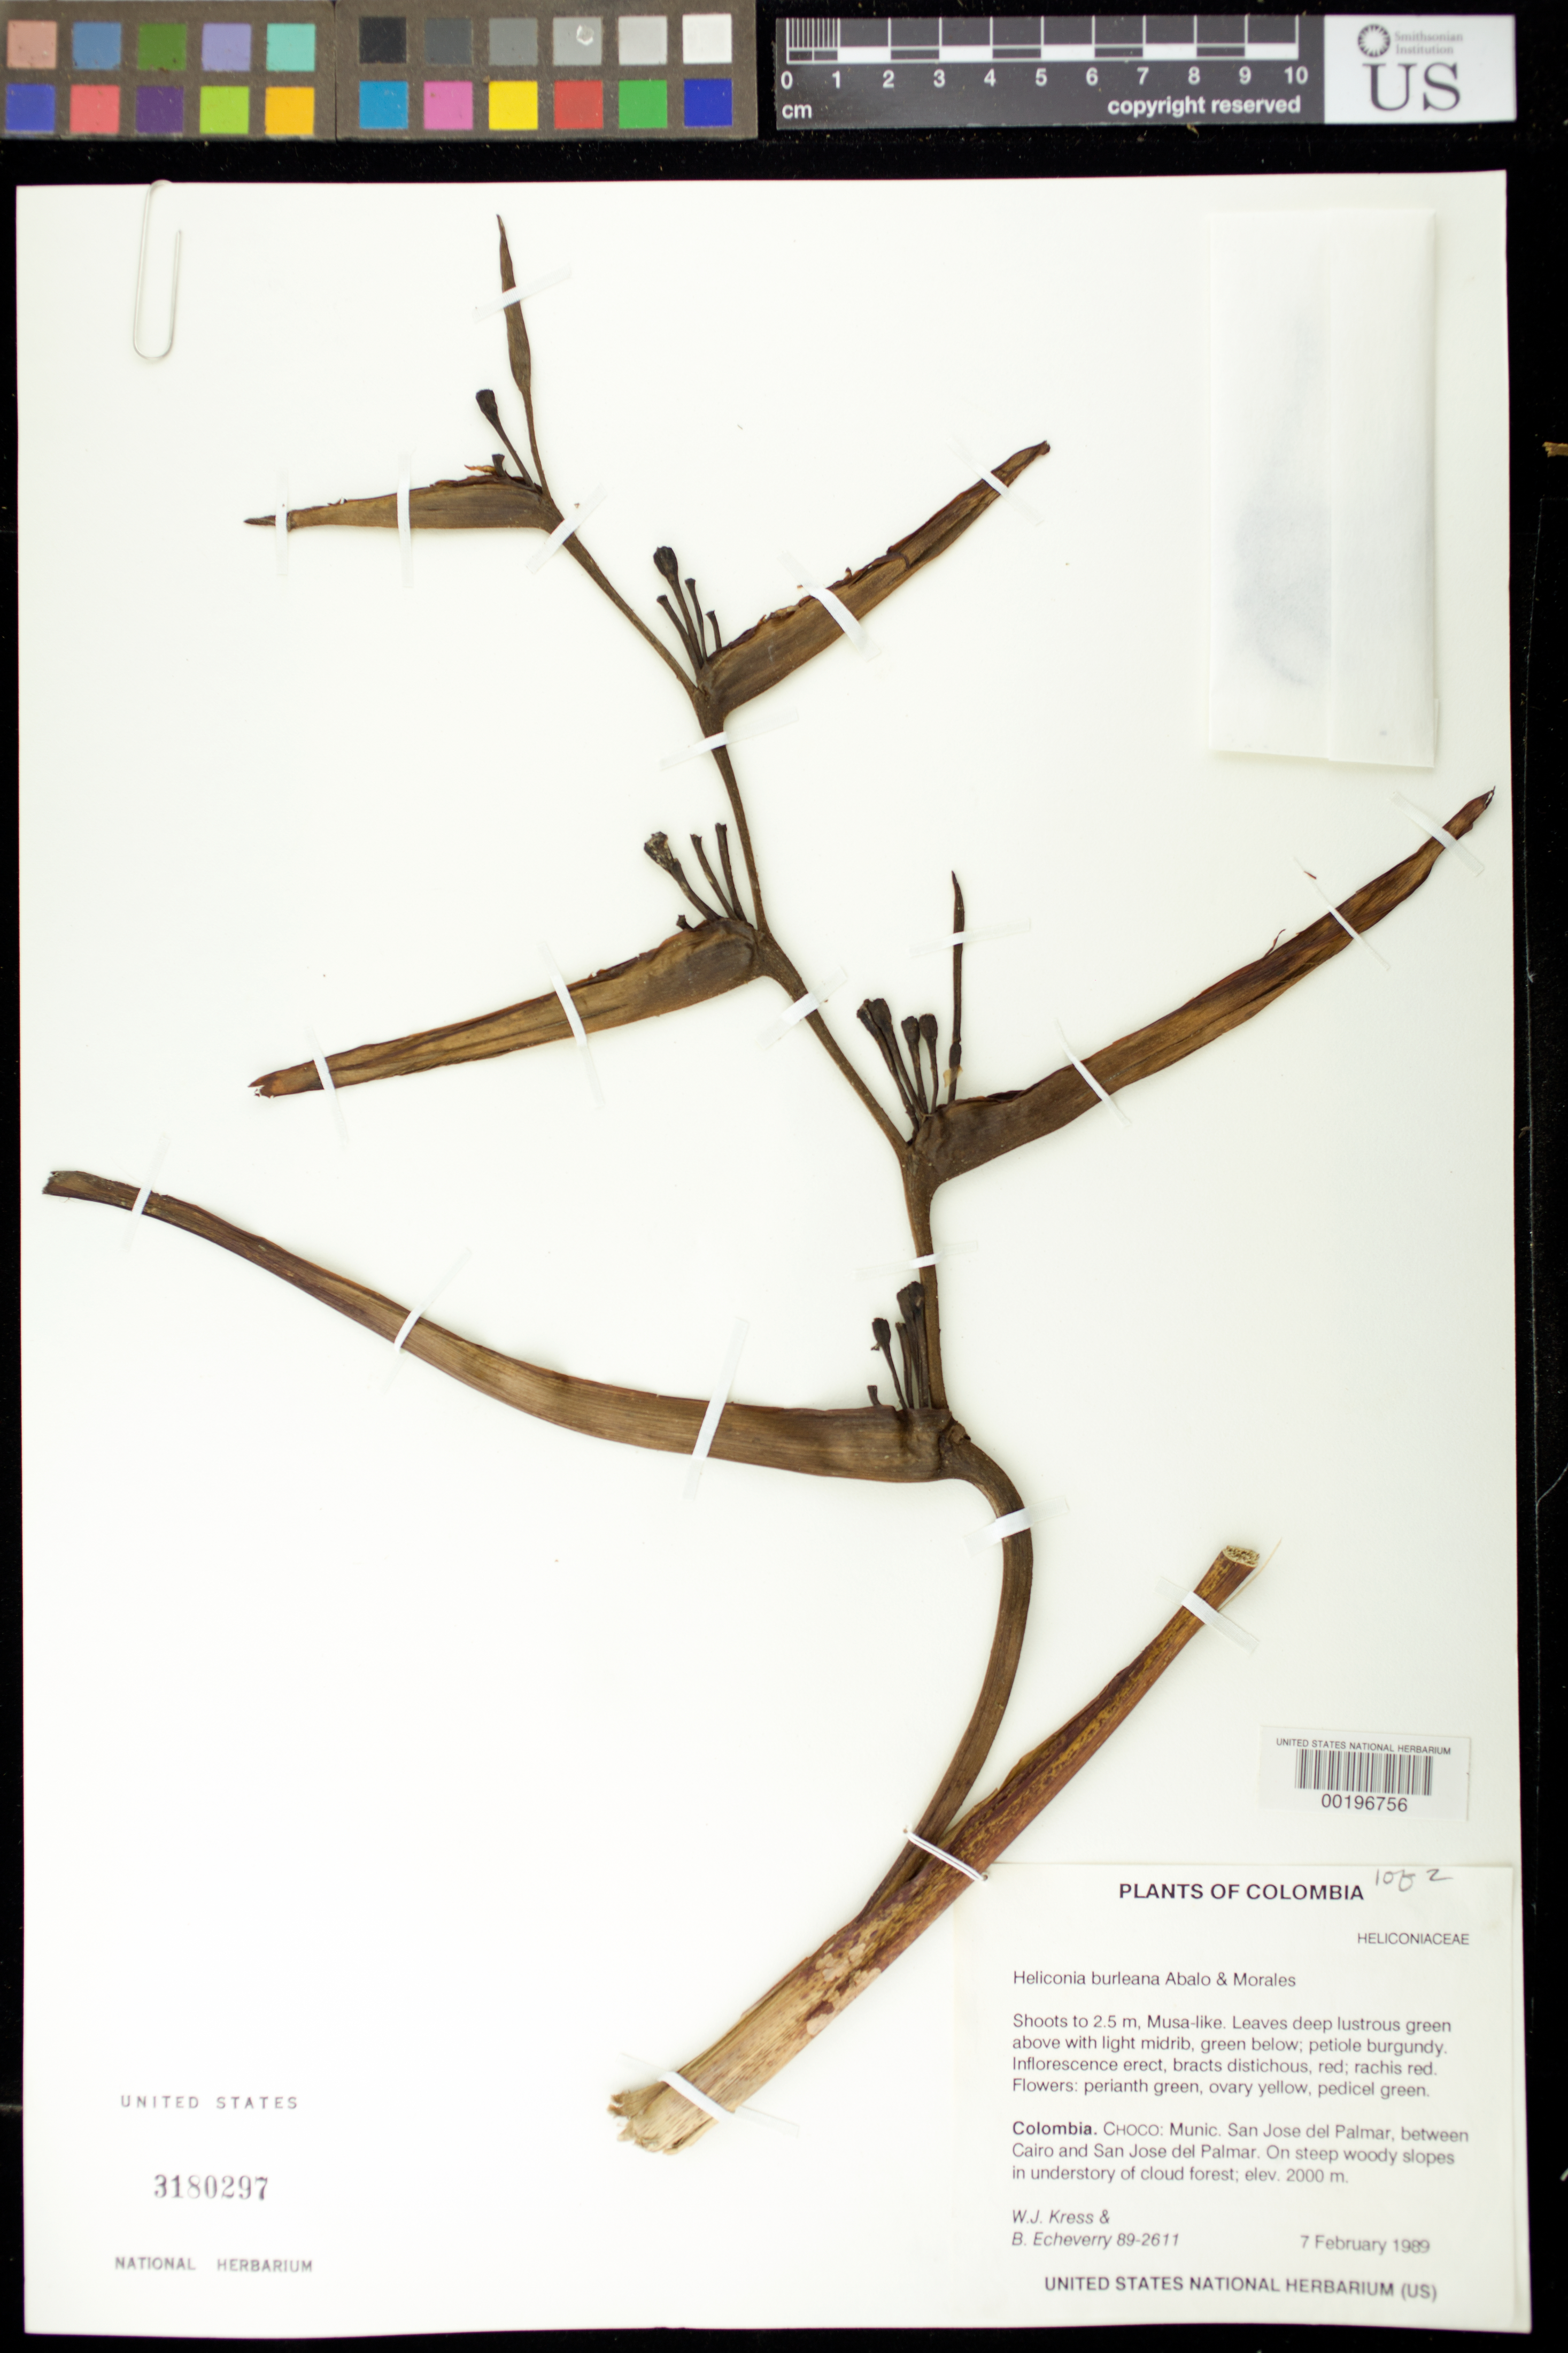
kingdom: Plantae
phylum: Tracheophyta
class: Liliopsida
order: Zingiberales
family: Heliconiaceae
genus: Heliconia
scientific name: Heliconia burleana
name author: Abalo & G. Morales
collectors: W. J. Kress & B. Echeverry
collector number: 89-2611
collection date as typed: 07 Feb 1989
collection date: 1989-02-07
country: Colombia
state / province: Chocó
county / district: San José Del Palmar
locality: Munic. San Jose del Palmar, between Cairo and San Jose del Palmar, on steep woody slopes in understory of cloud forest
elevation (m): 2000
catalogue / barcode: US 3180297